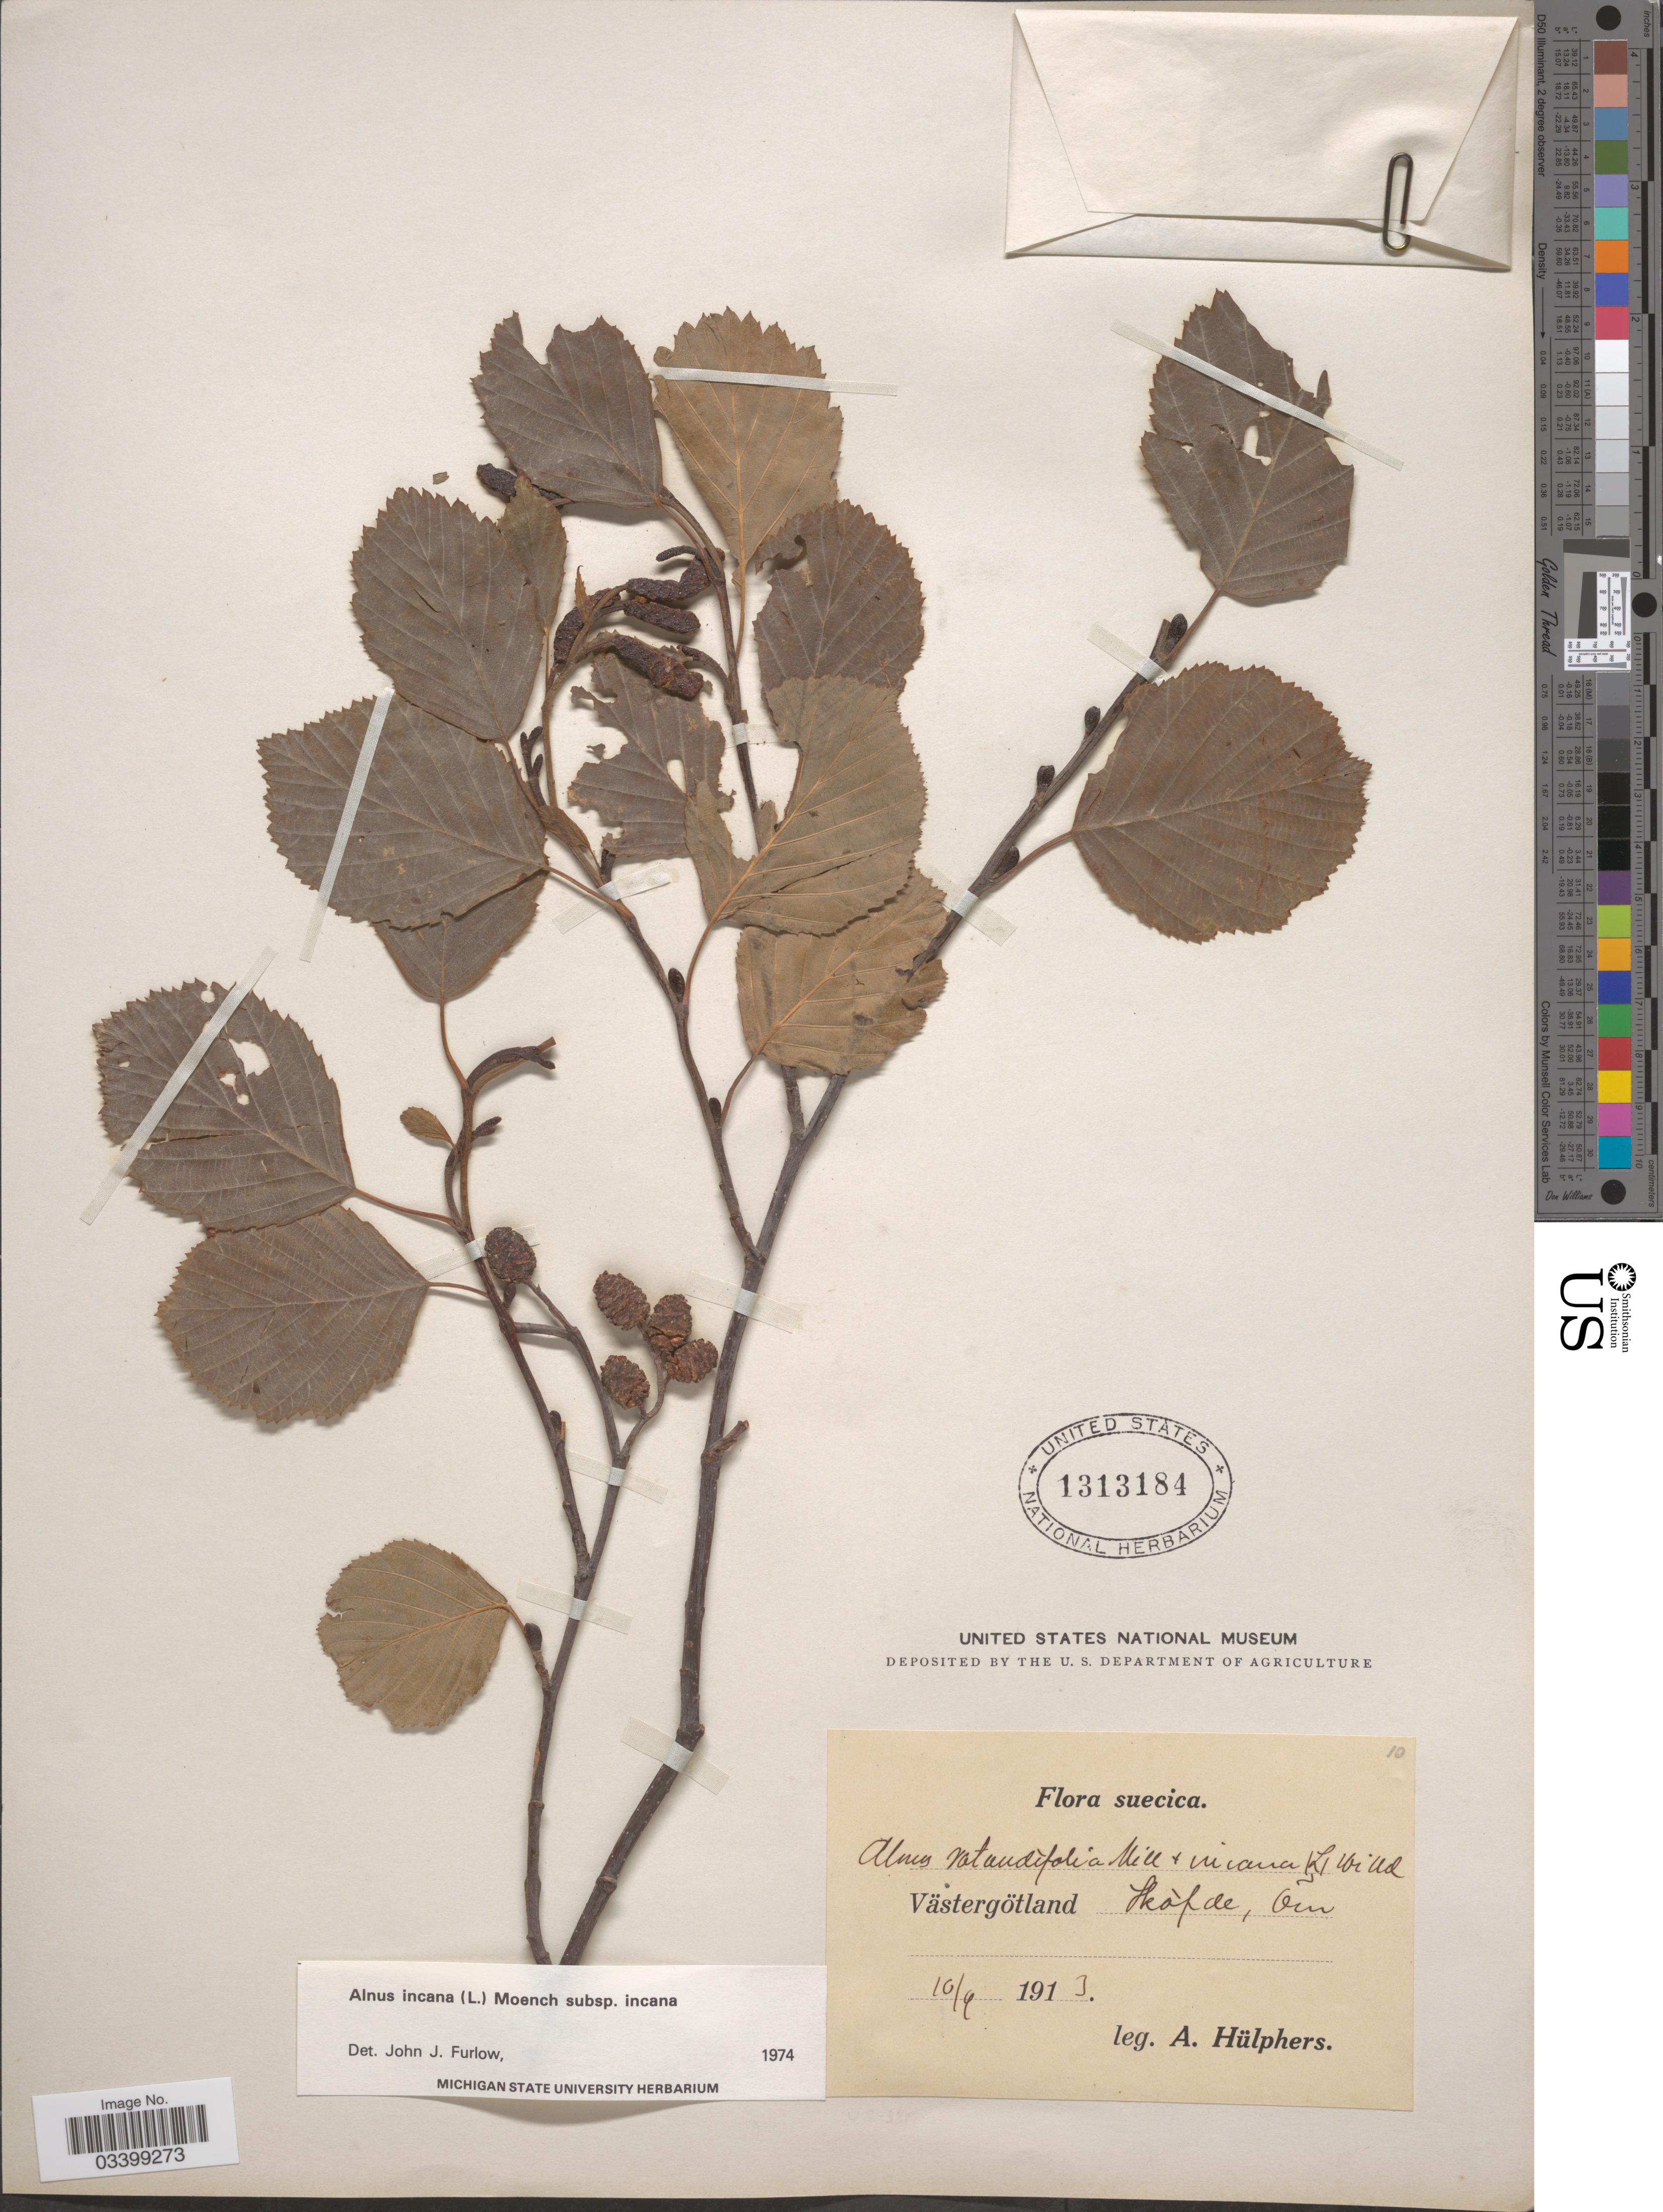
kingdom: Plantae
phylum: Tracheophyta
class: Magnoliopsida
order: Fagales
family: Betulaceae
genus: Alnus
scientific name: Alnus incana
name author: (L.) Moench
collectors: A. Hülphers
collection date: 1913-09-10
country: Sweden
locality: Suecica. Västergötland Skófde [ = Skövde], Örn.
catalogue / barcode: US 1313184